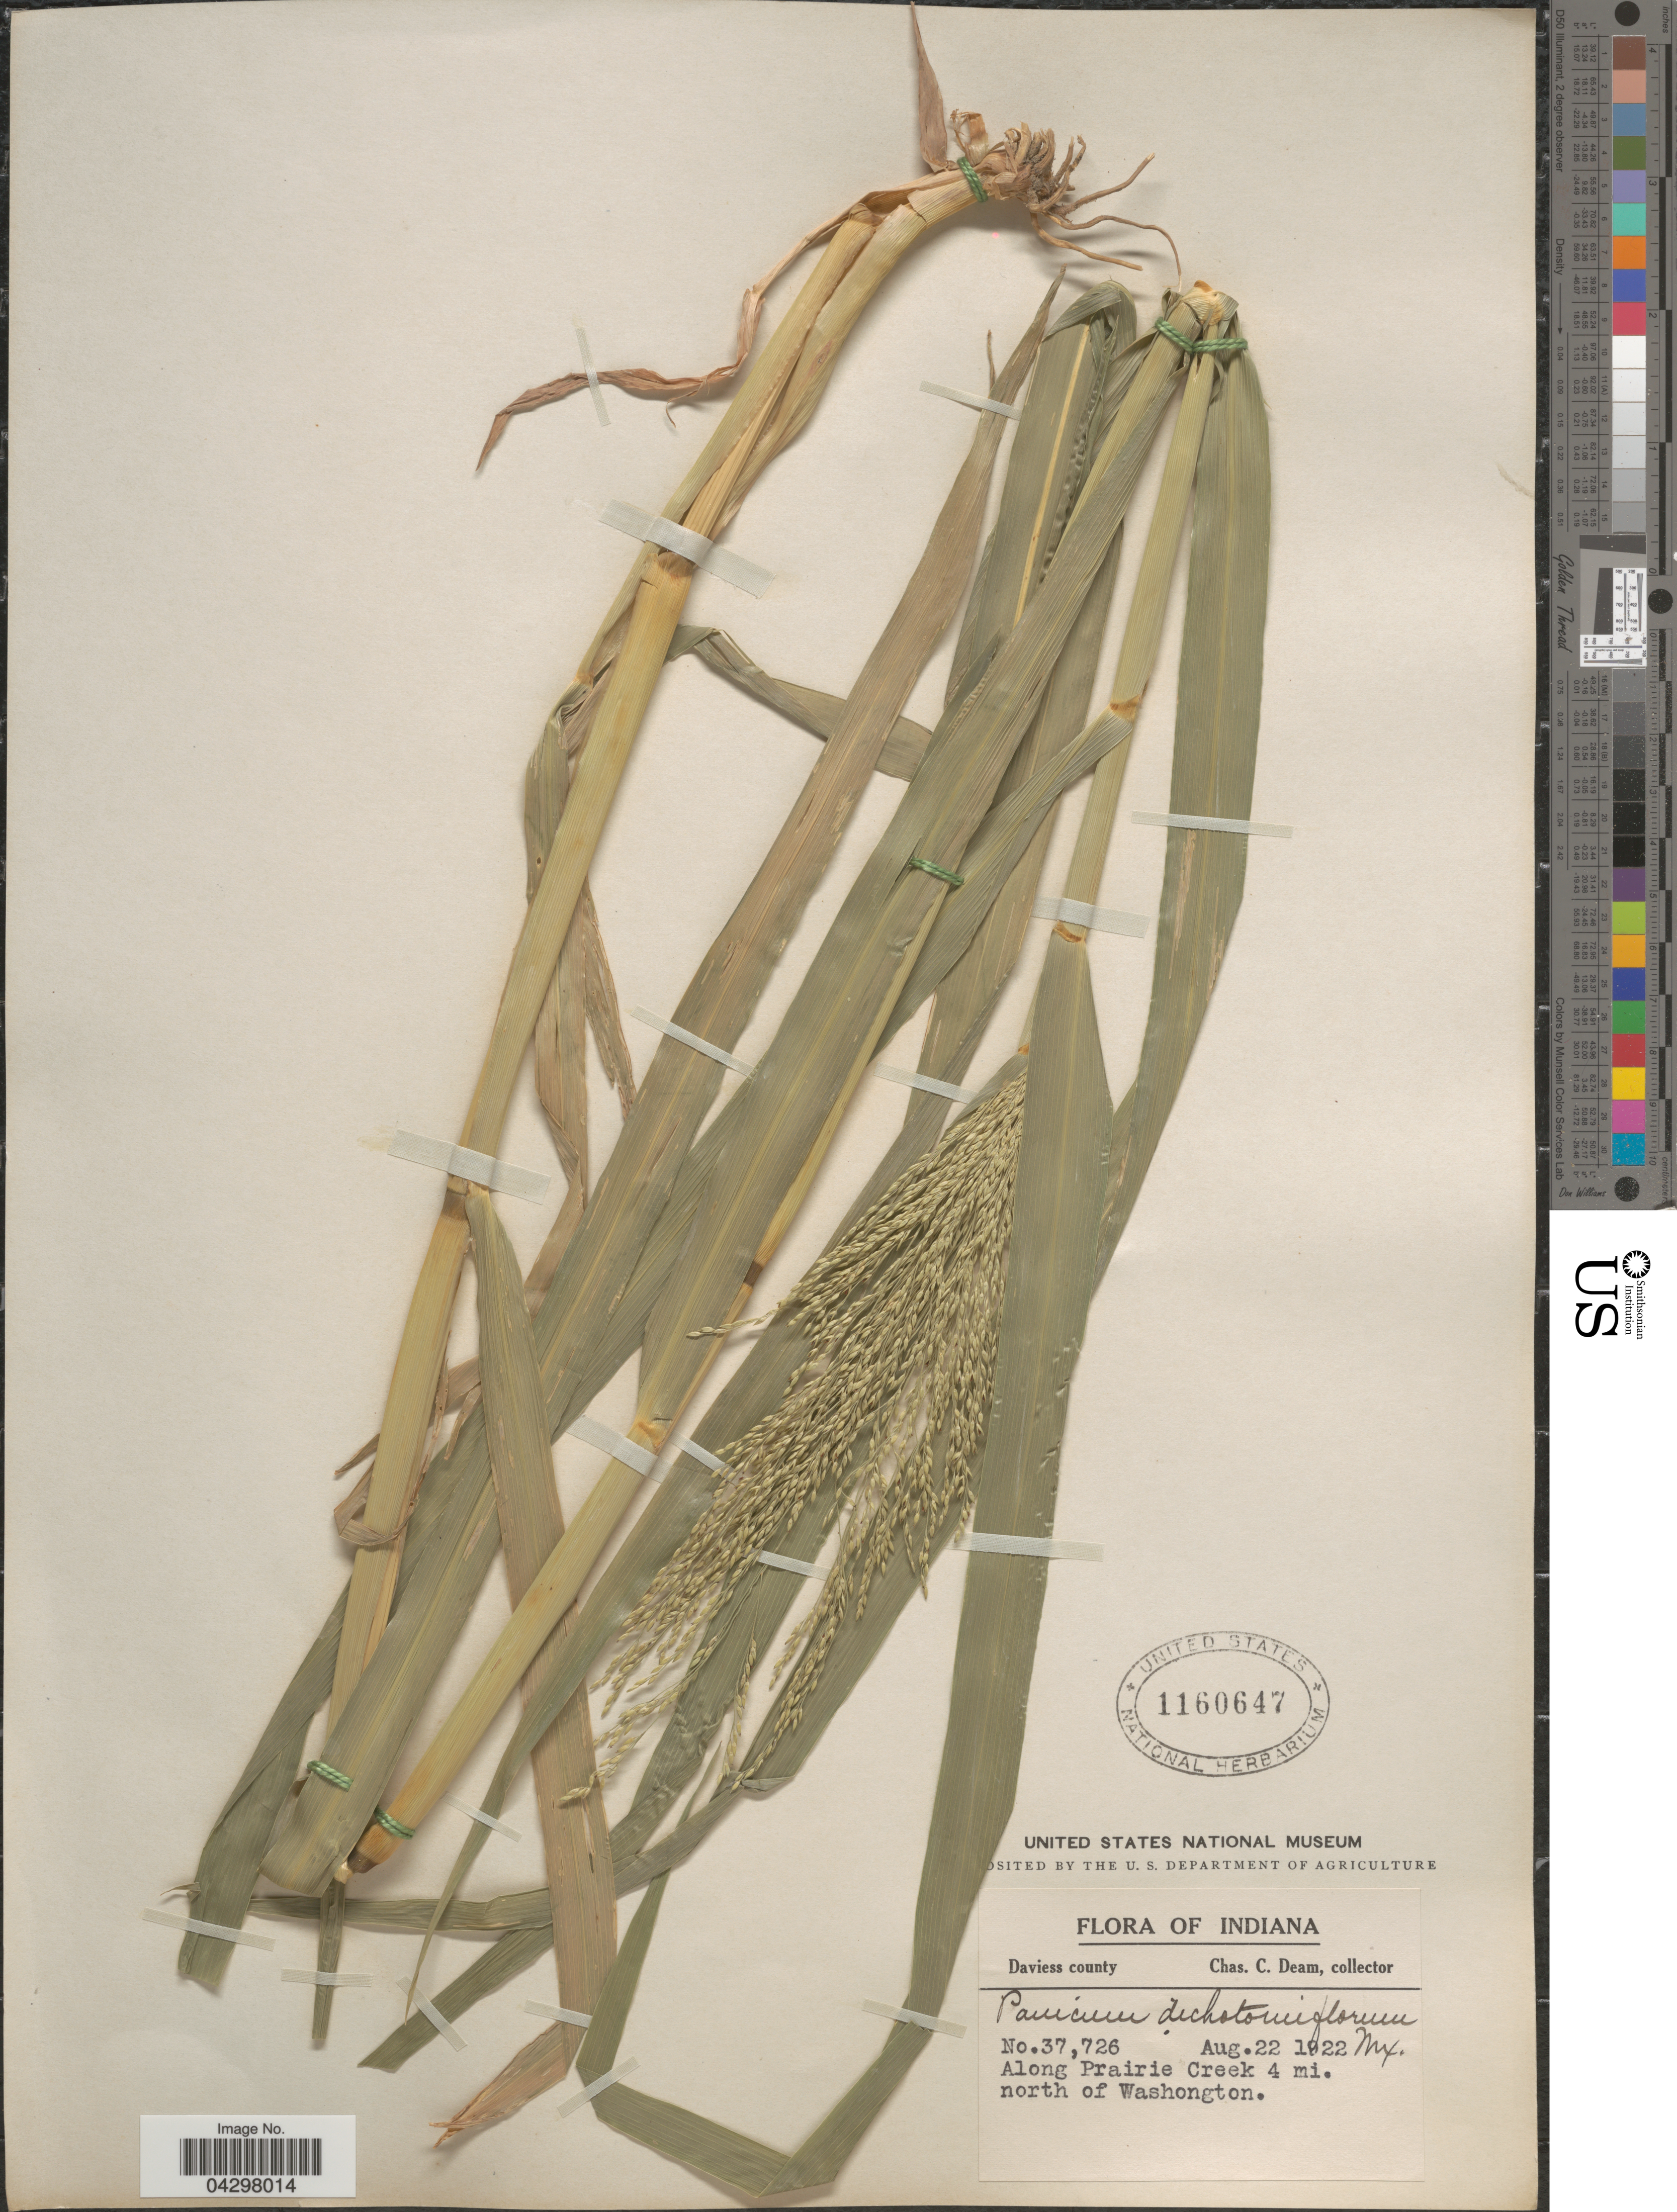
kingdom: Plantae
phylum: Tracheophyta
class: Liliopsida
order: Poales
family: Poaceae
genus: Panicum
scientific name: Panicum dichotomiflorum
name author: Michx.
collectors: C. C. Deam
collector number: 37726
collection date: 1922-08-22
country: United States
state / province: Indiana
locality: Daviess county. Along Prairie Creek 4 mi. north of Washongton.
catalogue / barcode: US 1160647